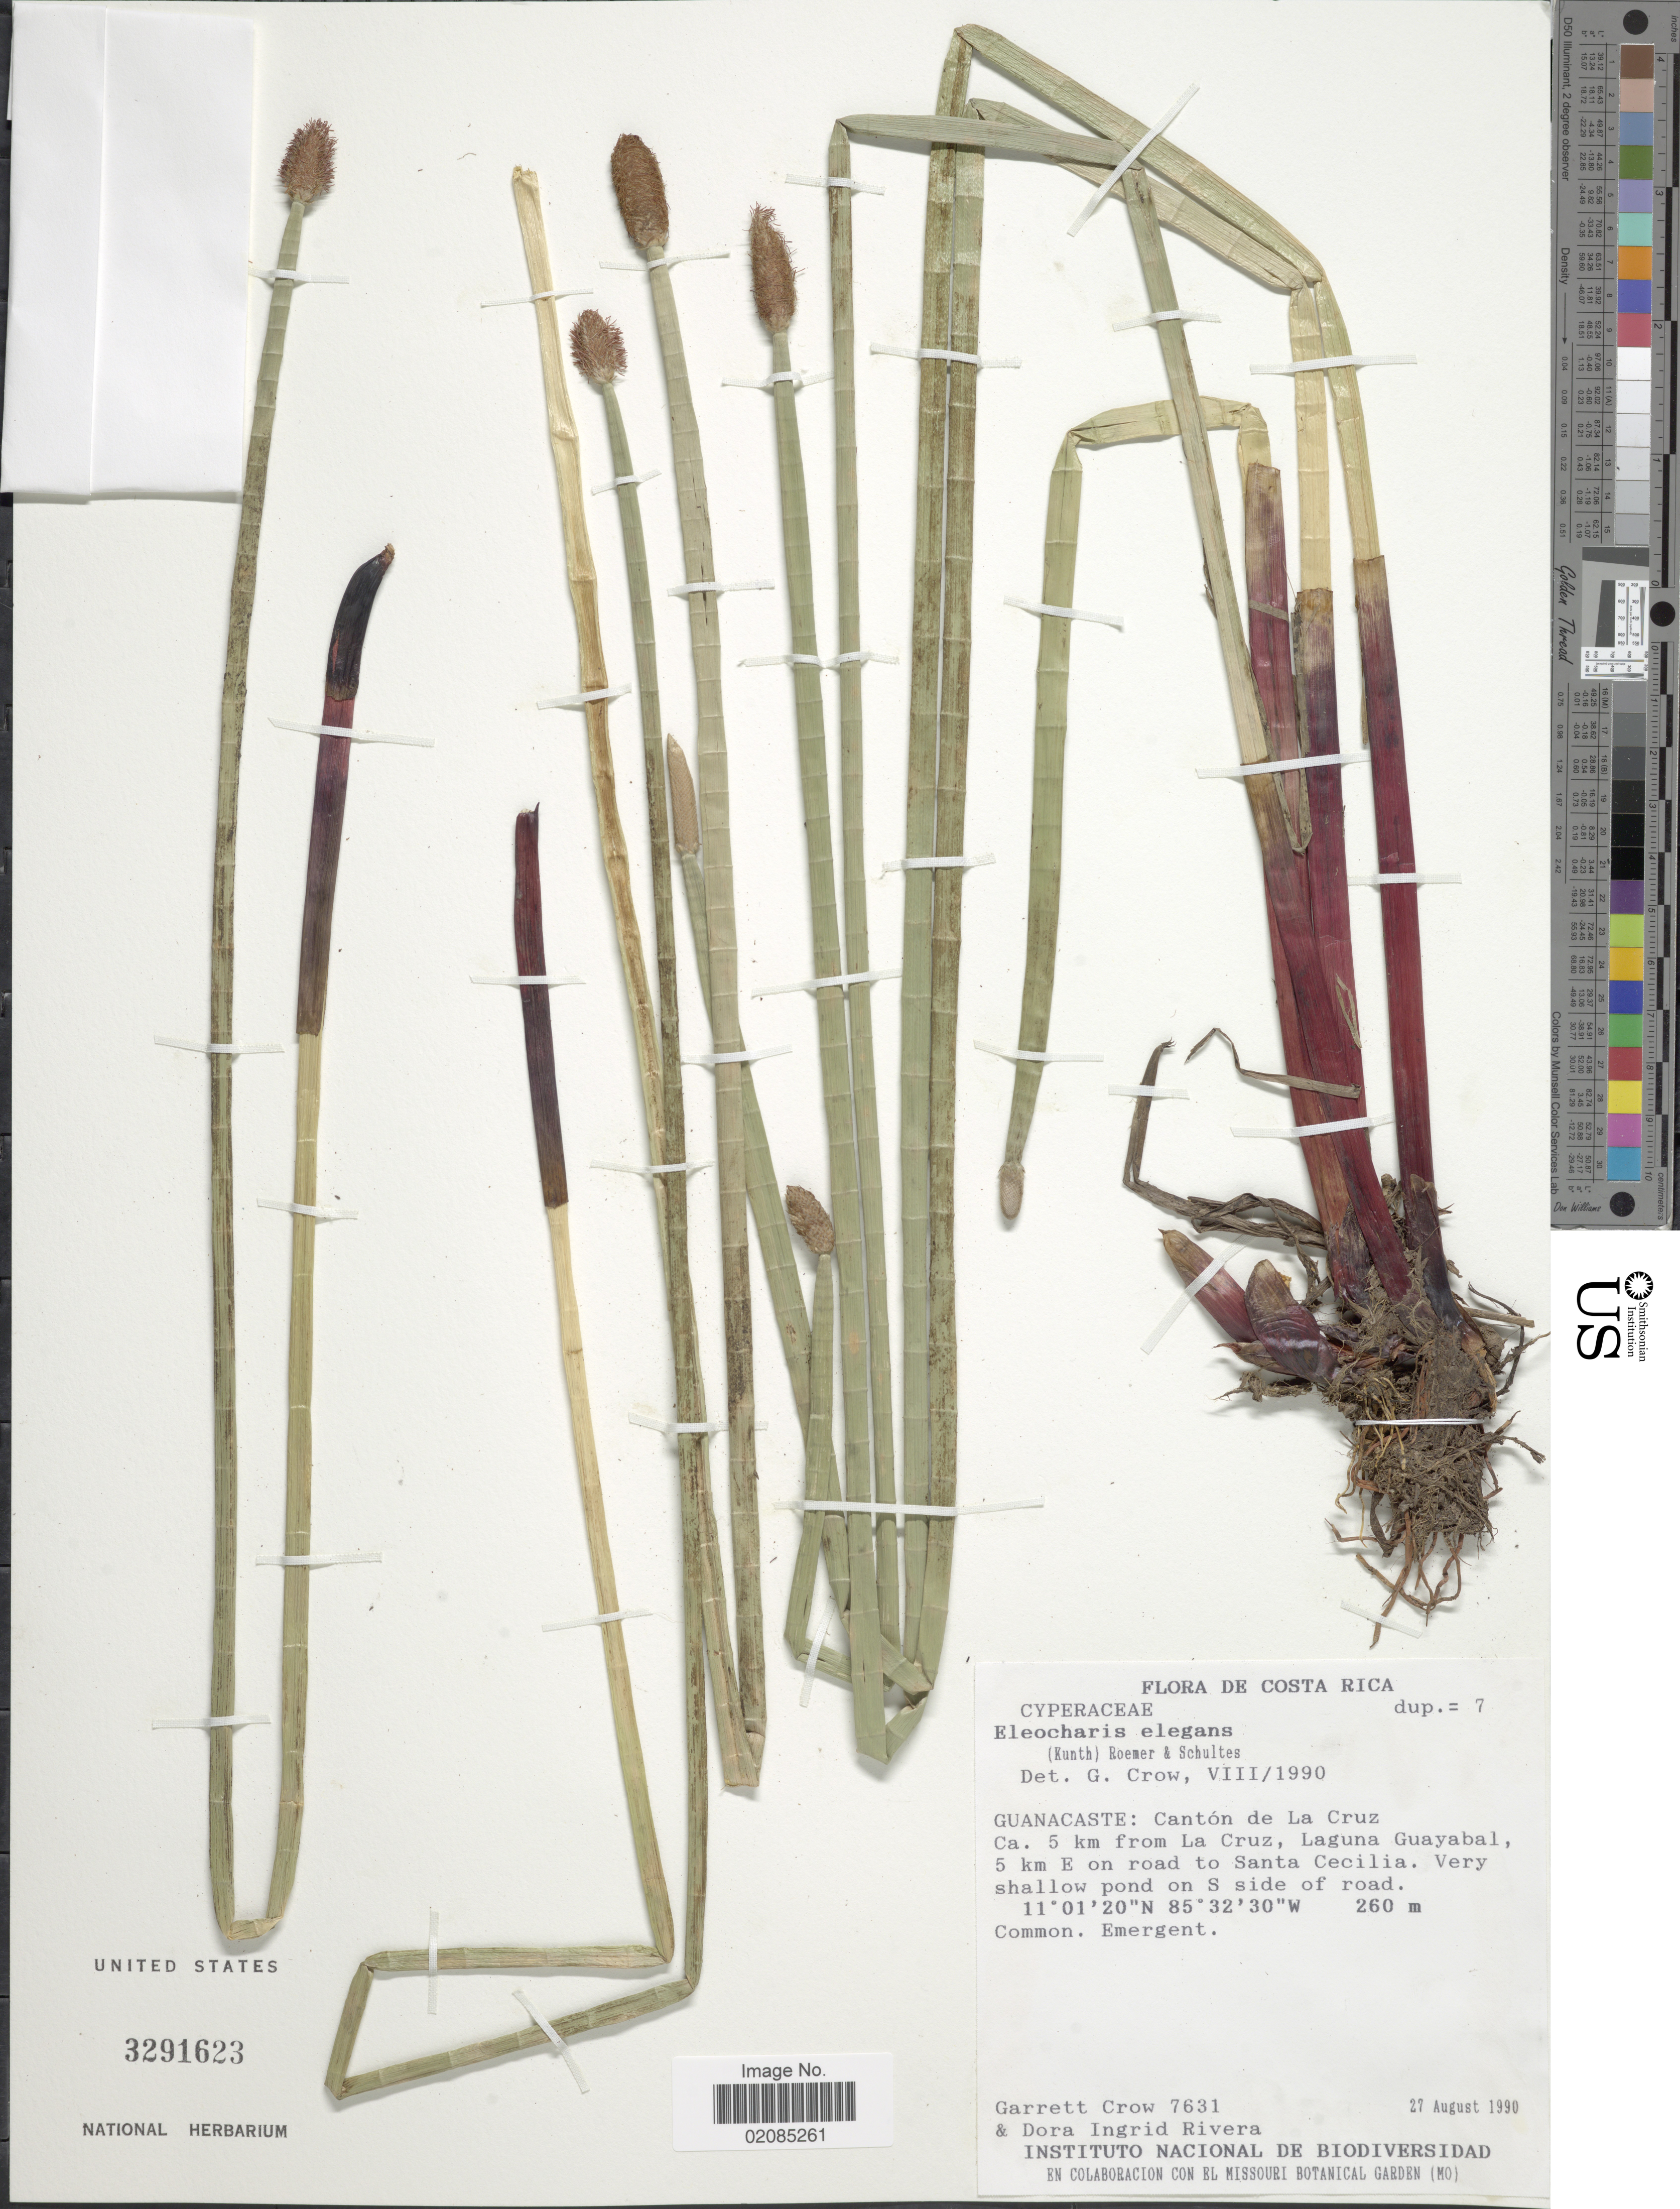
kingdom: Plantae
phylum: Tracheophyta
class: Liliopsida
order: Poales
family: Cyperaceae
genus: Eleocharis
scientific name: Eleocharis elegans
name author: (Kunth) Roem. & Schult.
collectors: G. E. Crow & D. I. Rivera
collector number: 7631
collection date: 1990-08-27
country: Costa Rica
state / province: Guanacaste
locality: Canton de La Cruz. Ca. 5 km from La Cruz, Laguna Guayabal, 5 km E on road to Santa Cecilia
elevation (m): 260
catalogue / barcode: US 3291623